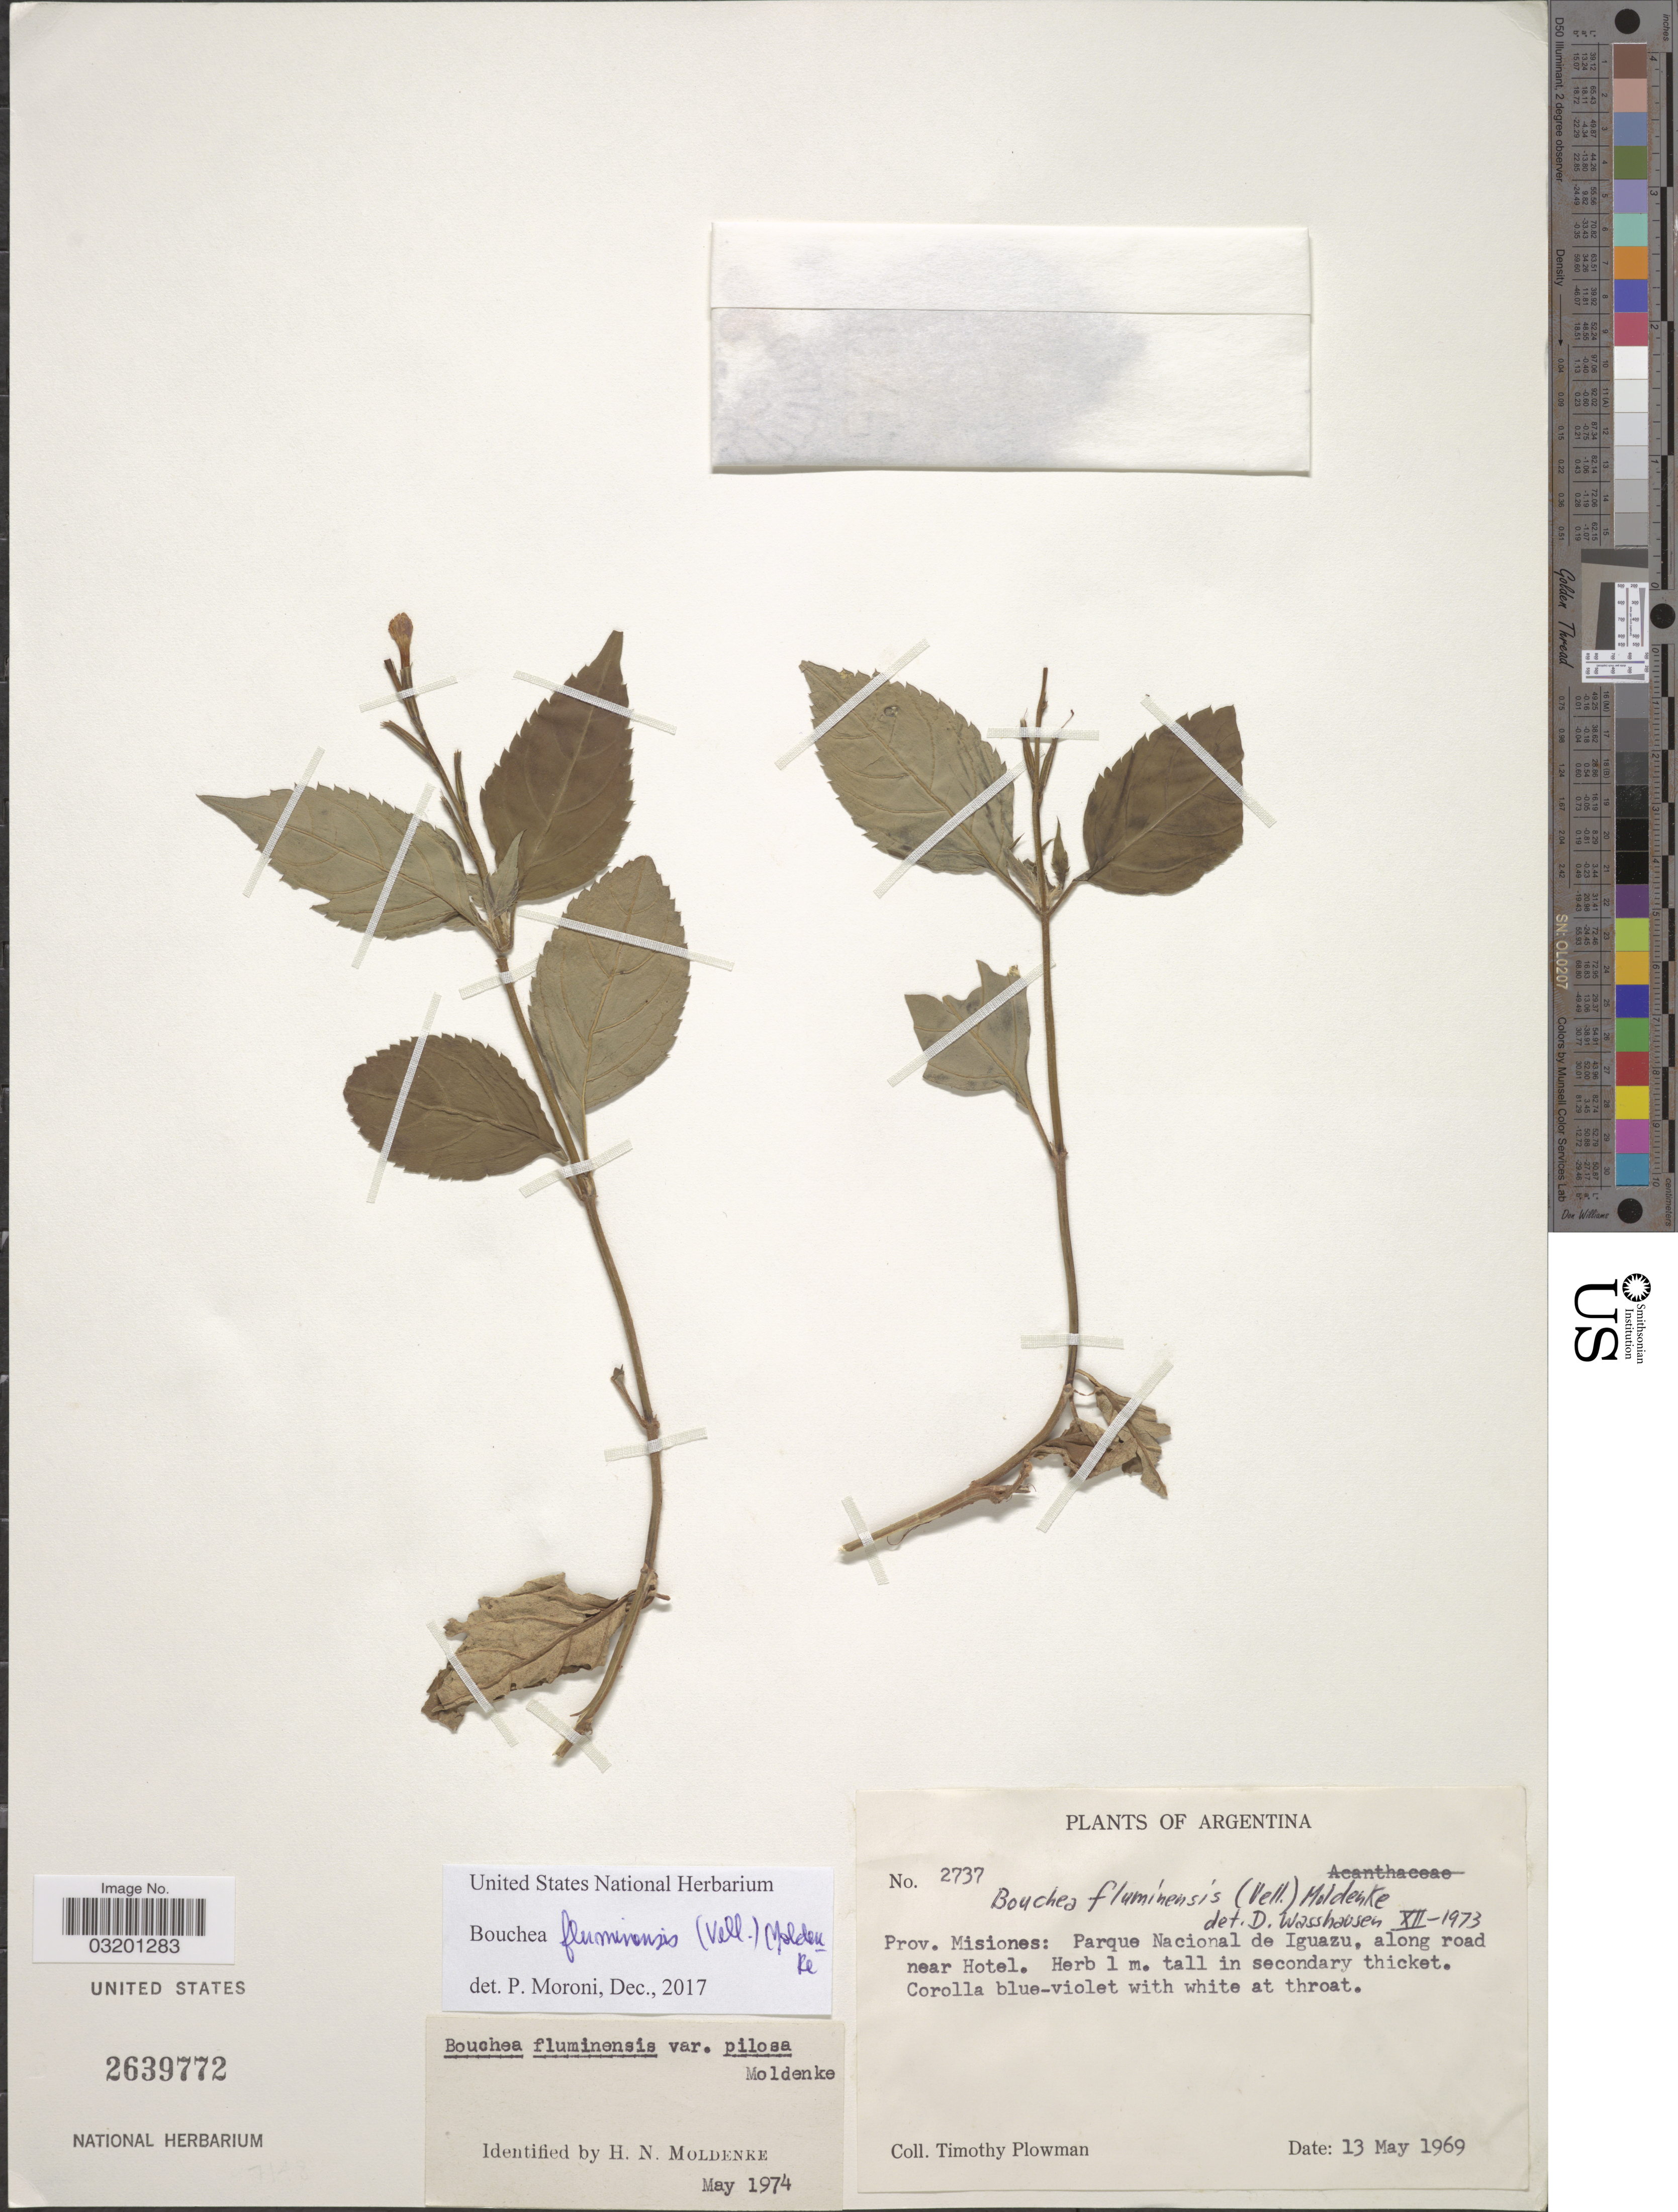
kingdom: Plantae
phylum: Tracheophyta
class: Magnoliopsida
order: Lamiales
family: Verbenaceae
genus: Bouchea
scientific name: Bouchea fluminensis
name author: (Vell.) Moldenke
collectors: T. Plowman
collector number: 2737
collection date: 1969-05-13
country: Argentina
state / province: Misiones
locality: Parque Nacional de Iguazu, along road near hotel.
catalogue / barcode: US 2639772